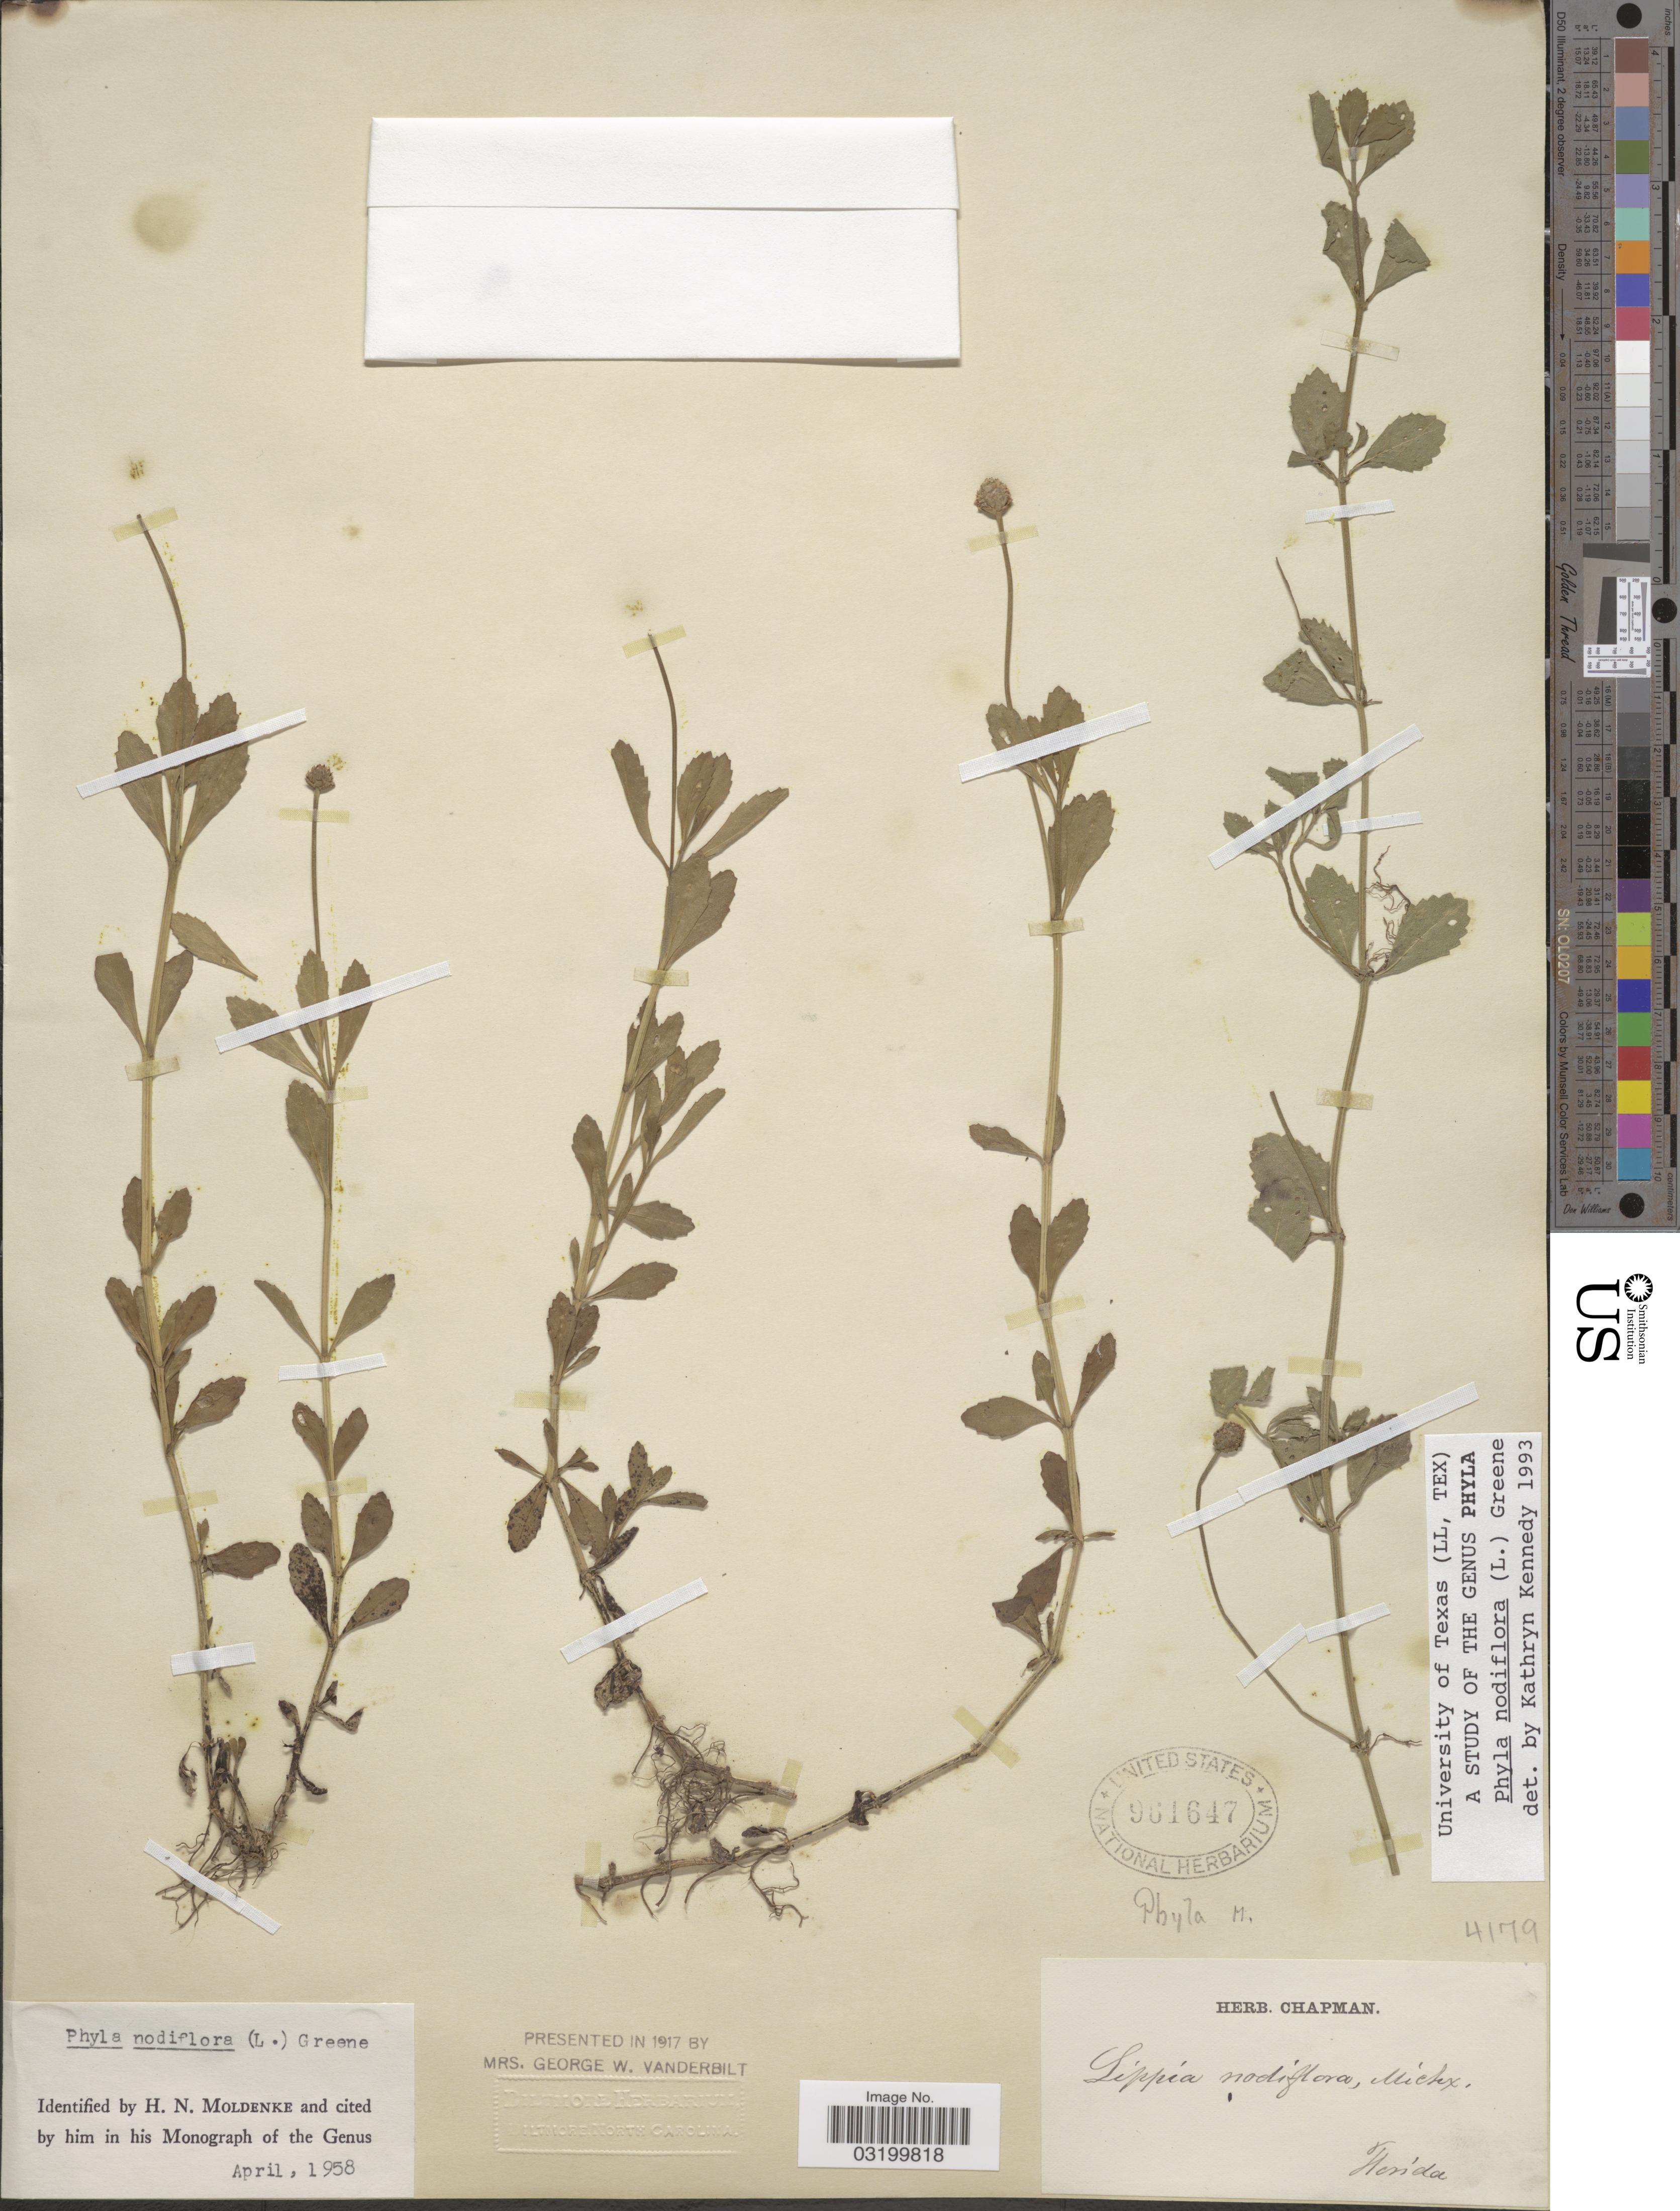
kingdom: Plantae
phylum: Tracheophyta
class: Magnoliopsida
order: Lamiales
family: Verbenaceae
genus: Phyla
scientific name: Phyla nodiflora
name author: (L.) Greene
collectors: ex herb. Chapman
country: United States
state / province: Florida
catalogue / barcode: US 961647